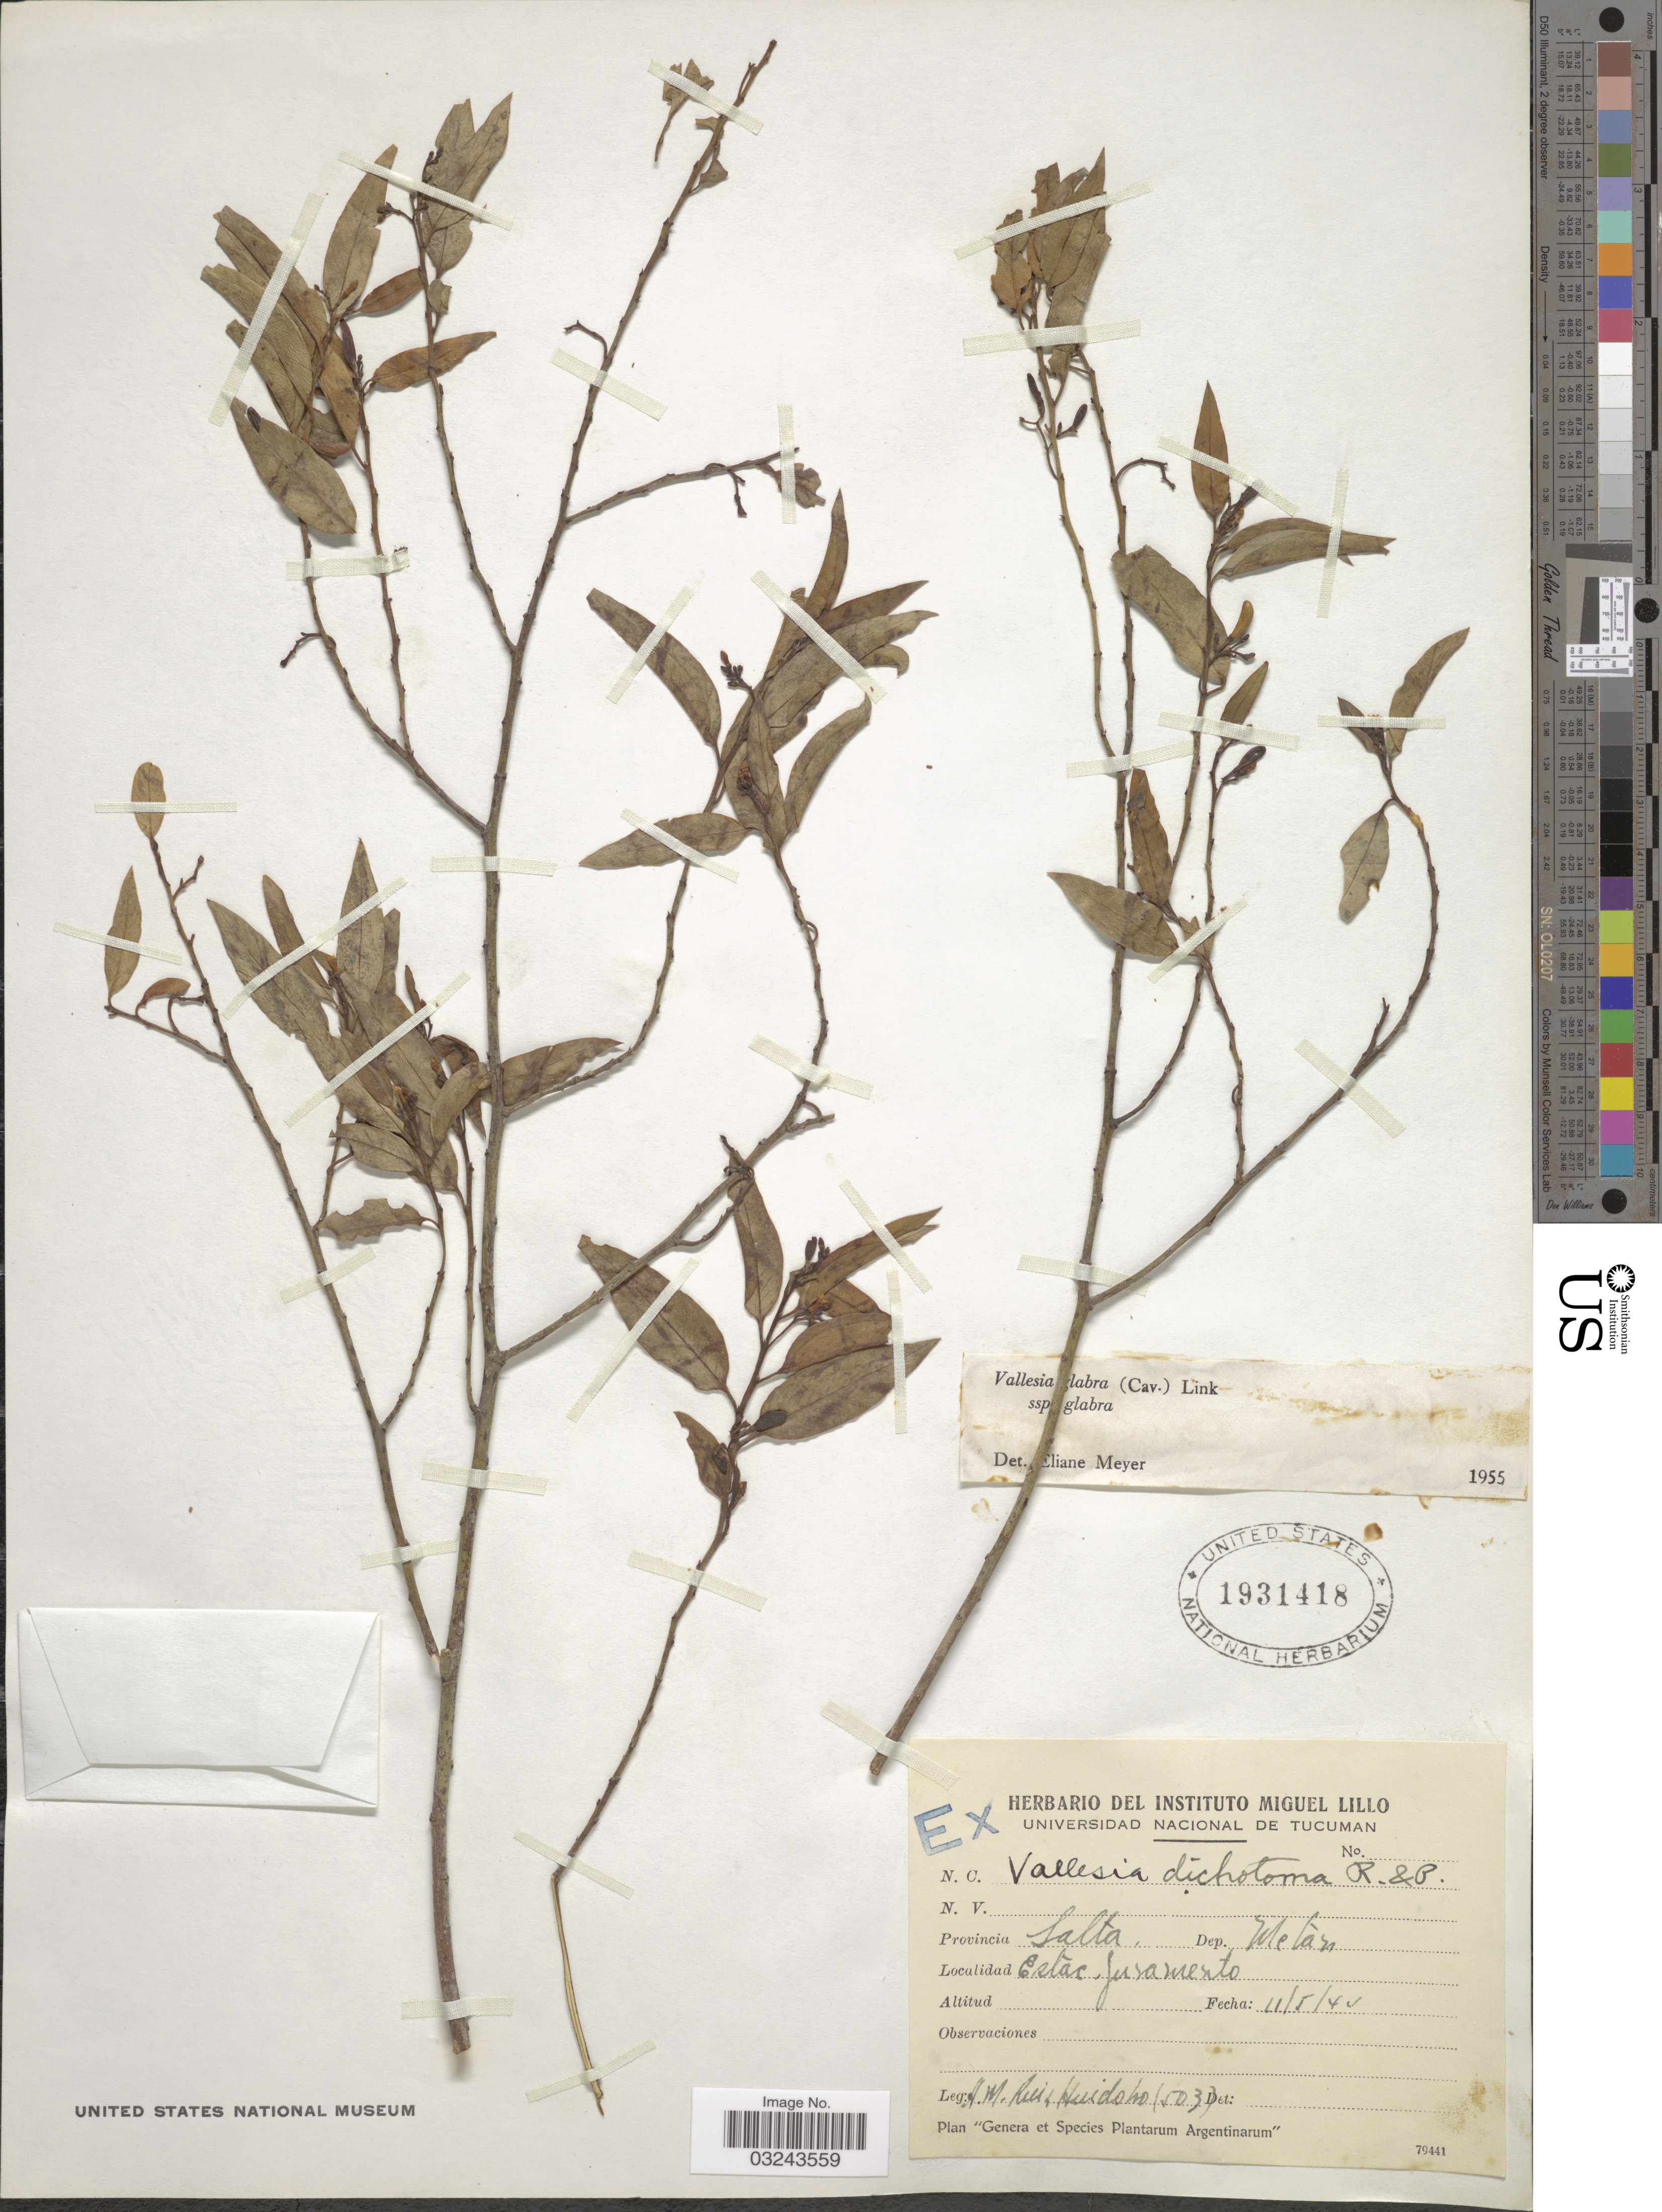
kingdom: Plantae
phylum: Tracheophyta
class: Magnoliopsida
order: Gentianales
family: Apocynaceae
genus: Vallesia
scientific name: Vallesia glabra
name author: (Cav.) Link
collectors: A. Ruiz Huidobo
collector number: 503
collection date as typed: Transcribed d/m/y: 11/5/45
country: Argentina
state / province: Salta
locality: Provincia Salta, Dep. Metan, Estac. Jusamento.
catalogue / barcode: US 1931418